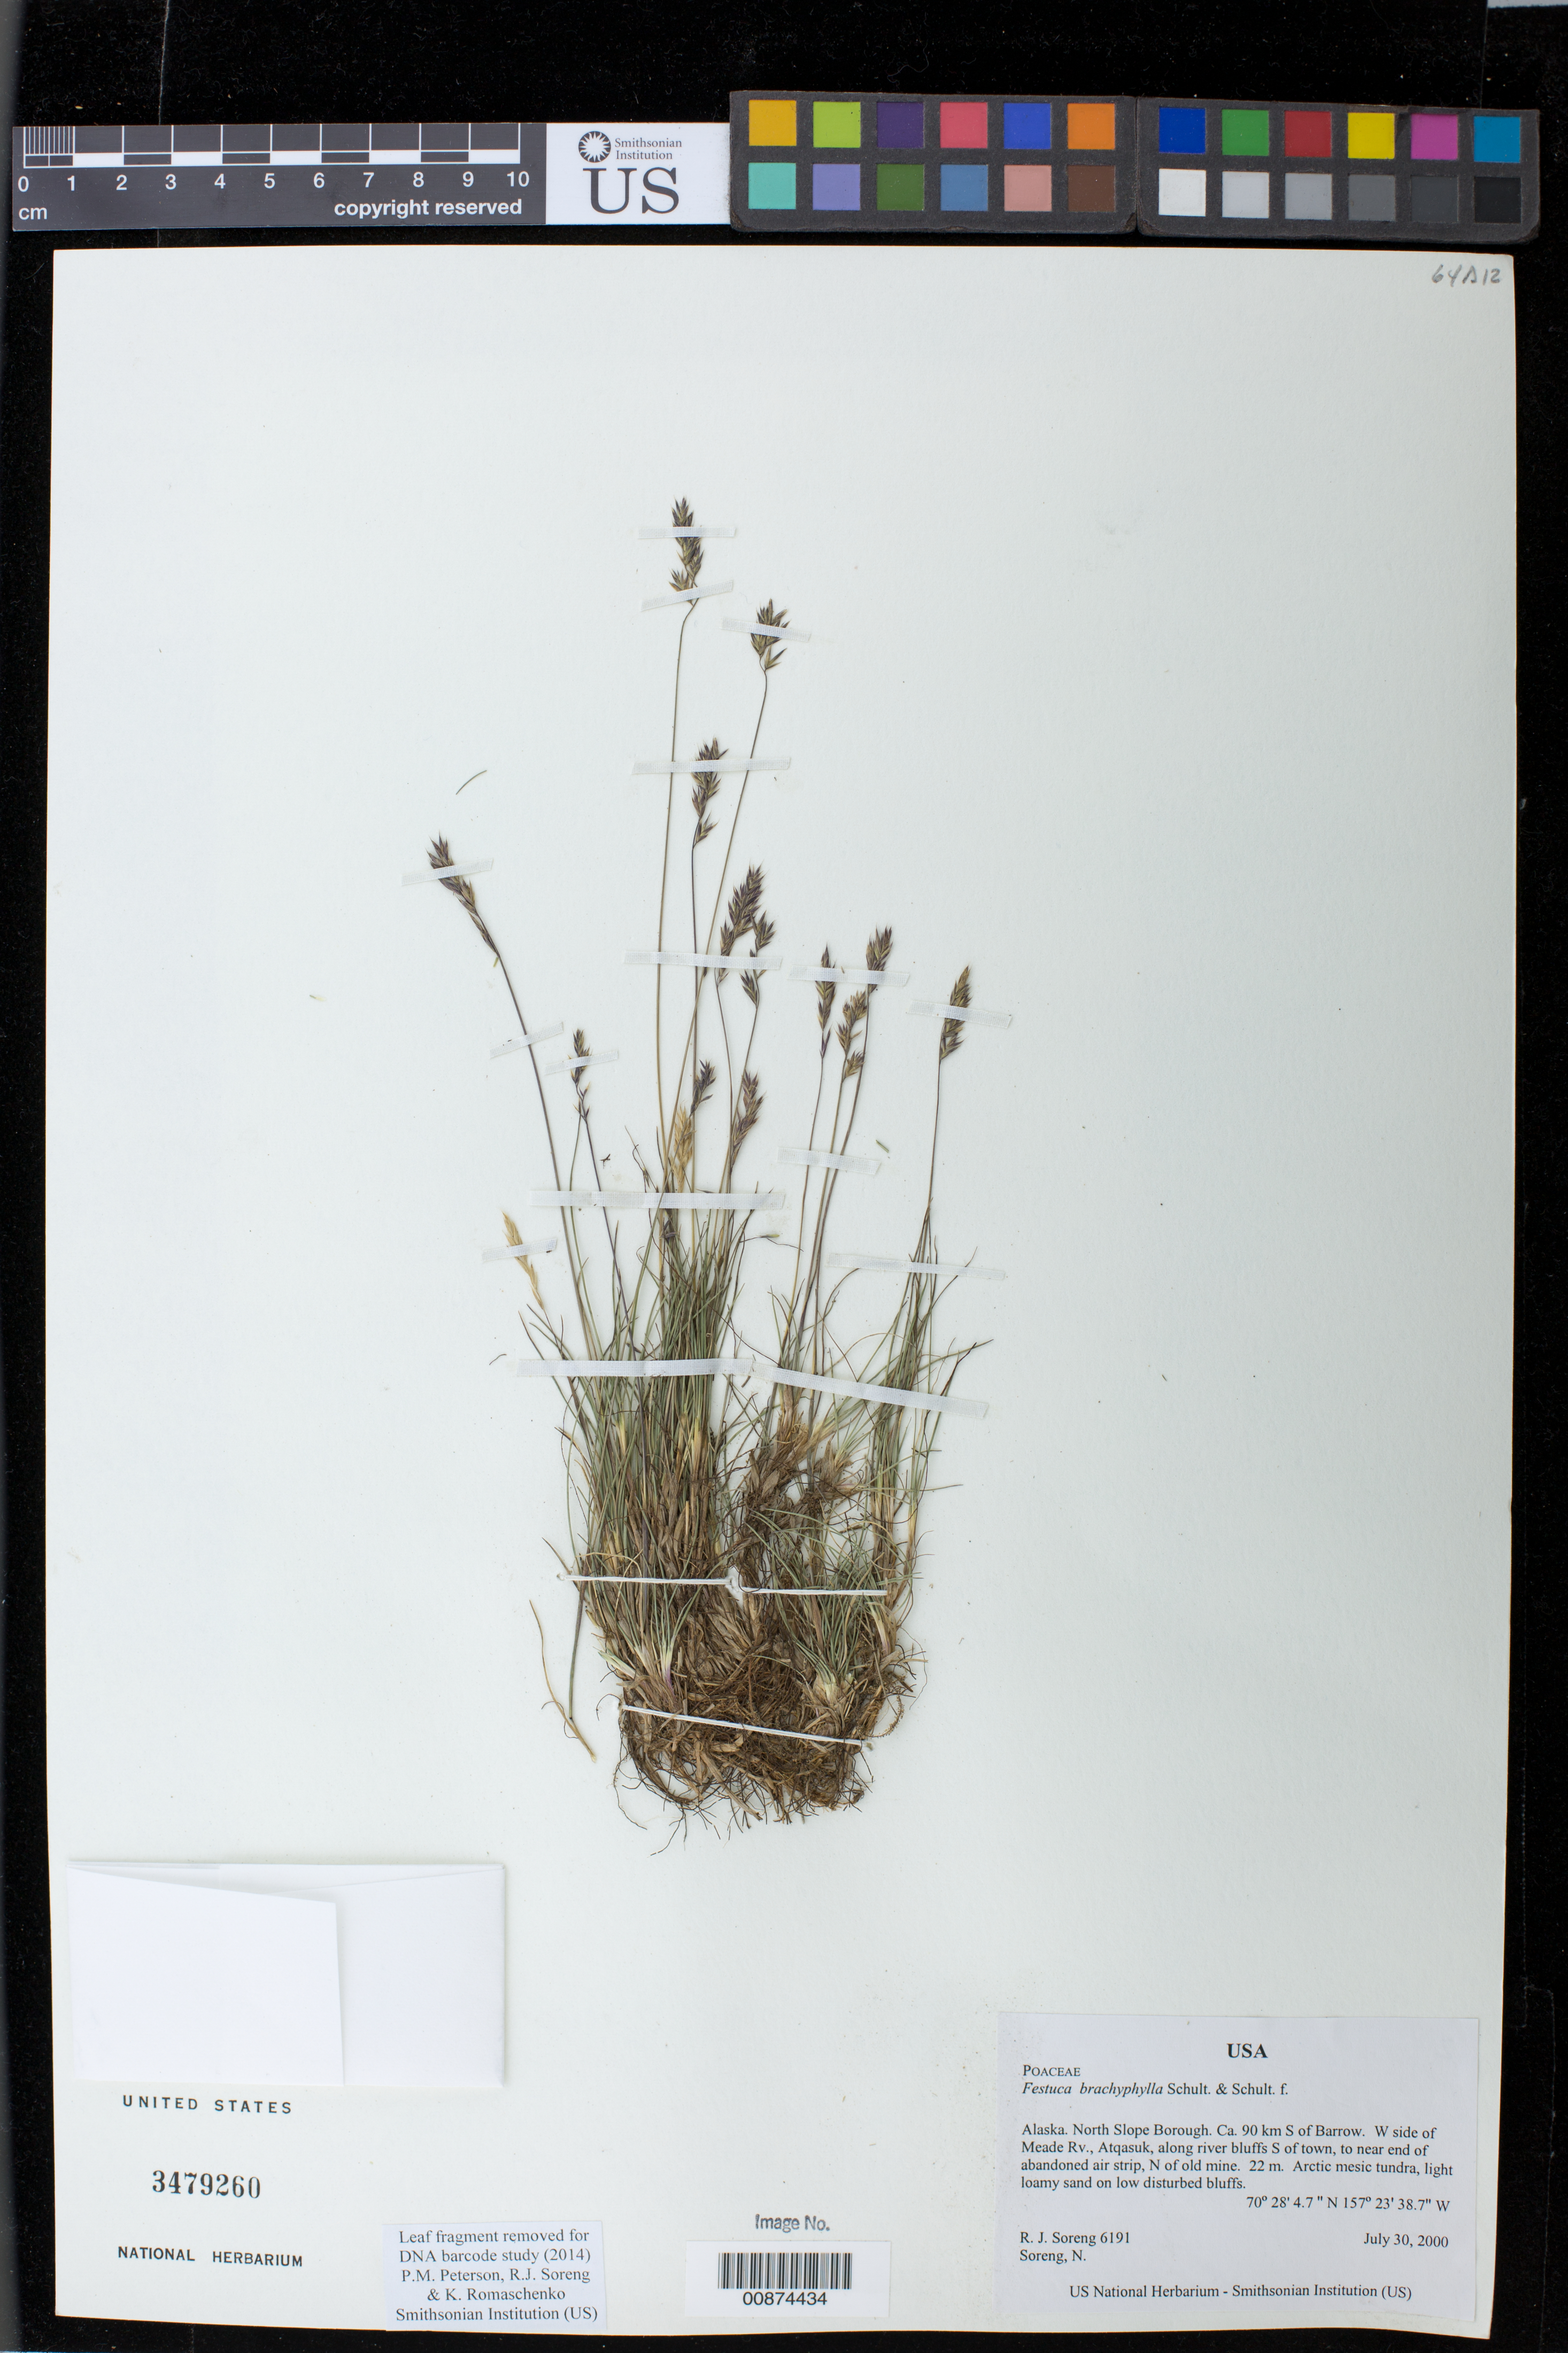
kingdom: Plantae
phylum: Tracheophyta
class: Liliopsida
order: Poales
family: Poaceae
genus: Festuca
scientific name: Festuca brachyphylla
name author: Schult. & Schult. f.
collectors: R. J. Soreng & N. L. Soreng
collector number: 6191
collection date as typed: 30 Jul 2000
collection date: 2000-07-30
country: United States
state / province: Alaska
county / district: North Slope Borough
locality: Ca. 90 km S of Barrow. W side of Meade Rv., Atqasuk, along river bluffs S of town, to near end of abandoned air strip, N of old mine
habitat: Arctic mesic tundra, light loamy sand on low disturbed bluffs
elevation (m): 22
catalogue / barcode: US 3479260